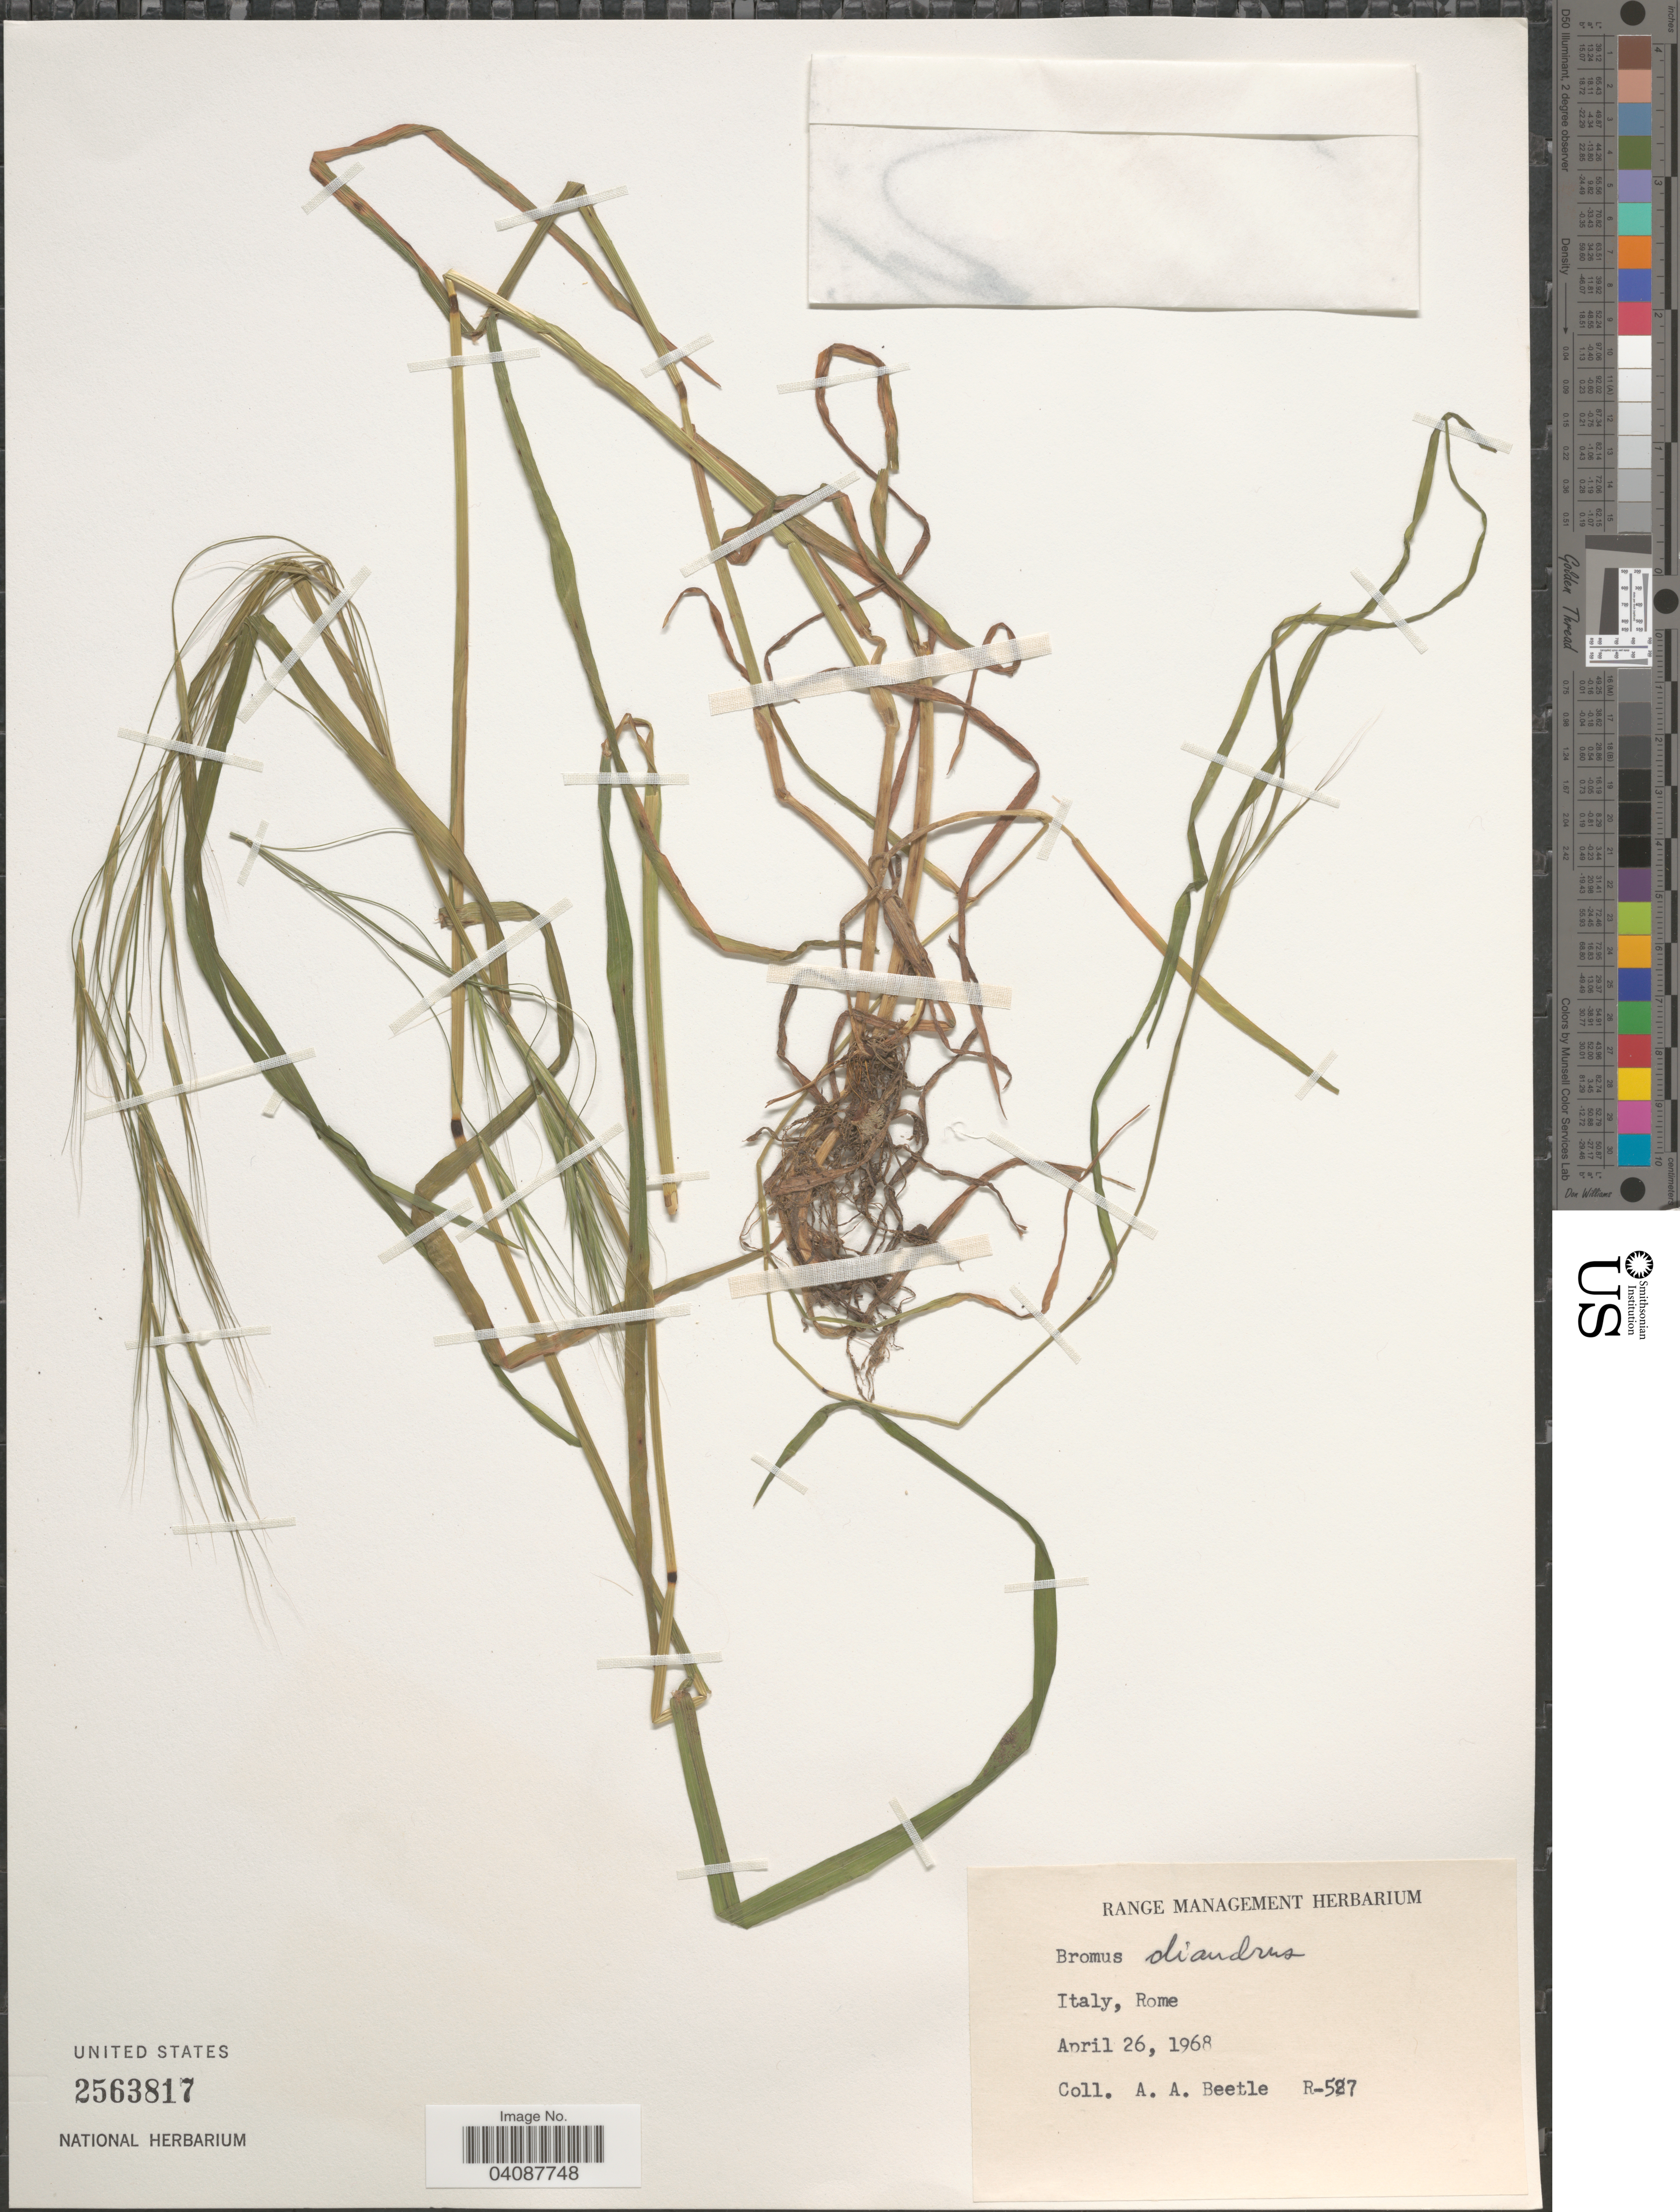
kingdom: Plantae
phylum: Tracheophyta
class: Liliopsida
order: Poales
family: Poaceae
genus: Bromus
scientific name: Bromus diandrus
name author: Roth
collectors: A. A. Beetle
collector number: R-527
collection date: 1968-04-26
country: Italy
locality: Rome.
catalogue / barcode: US 2563817